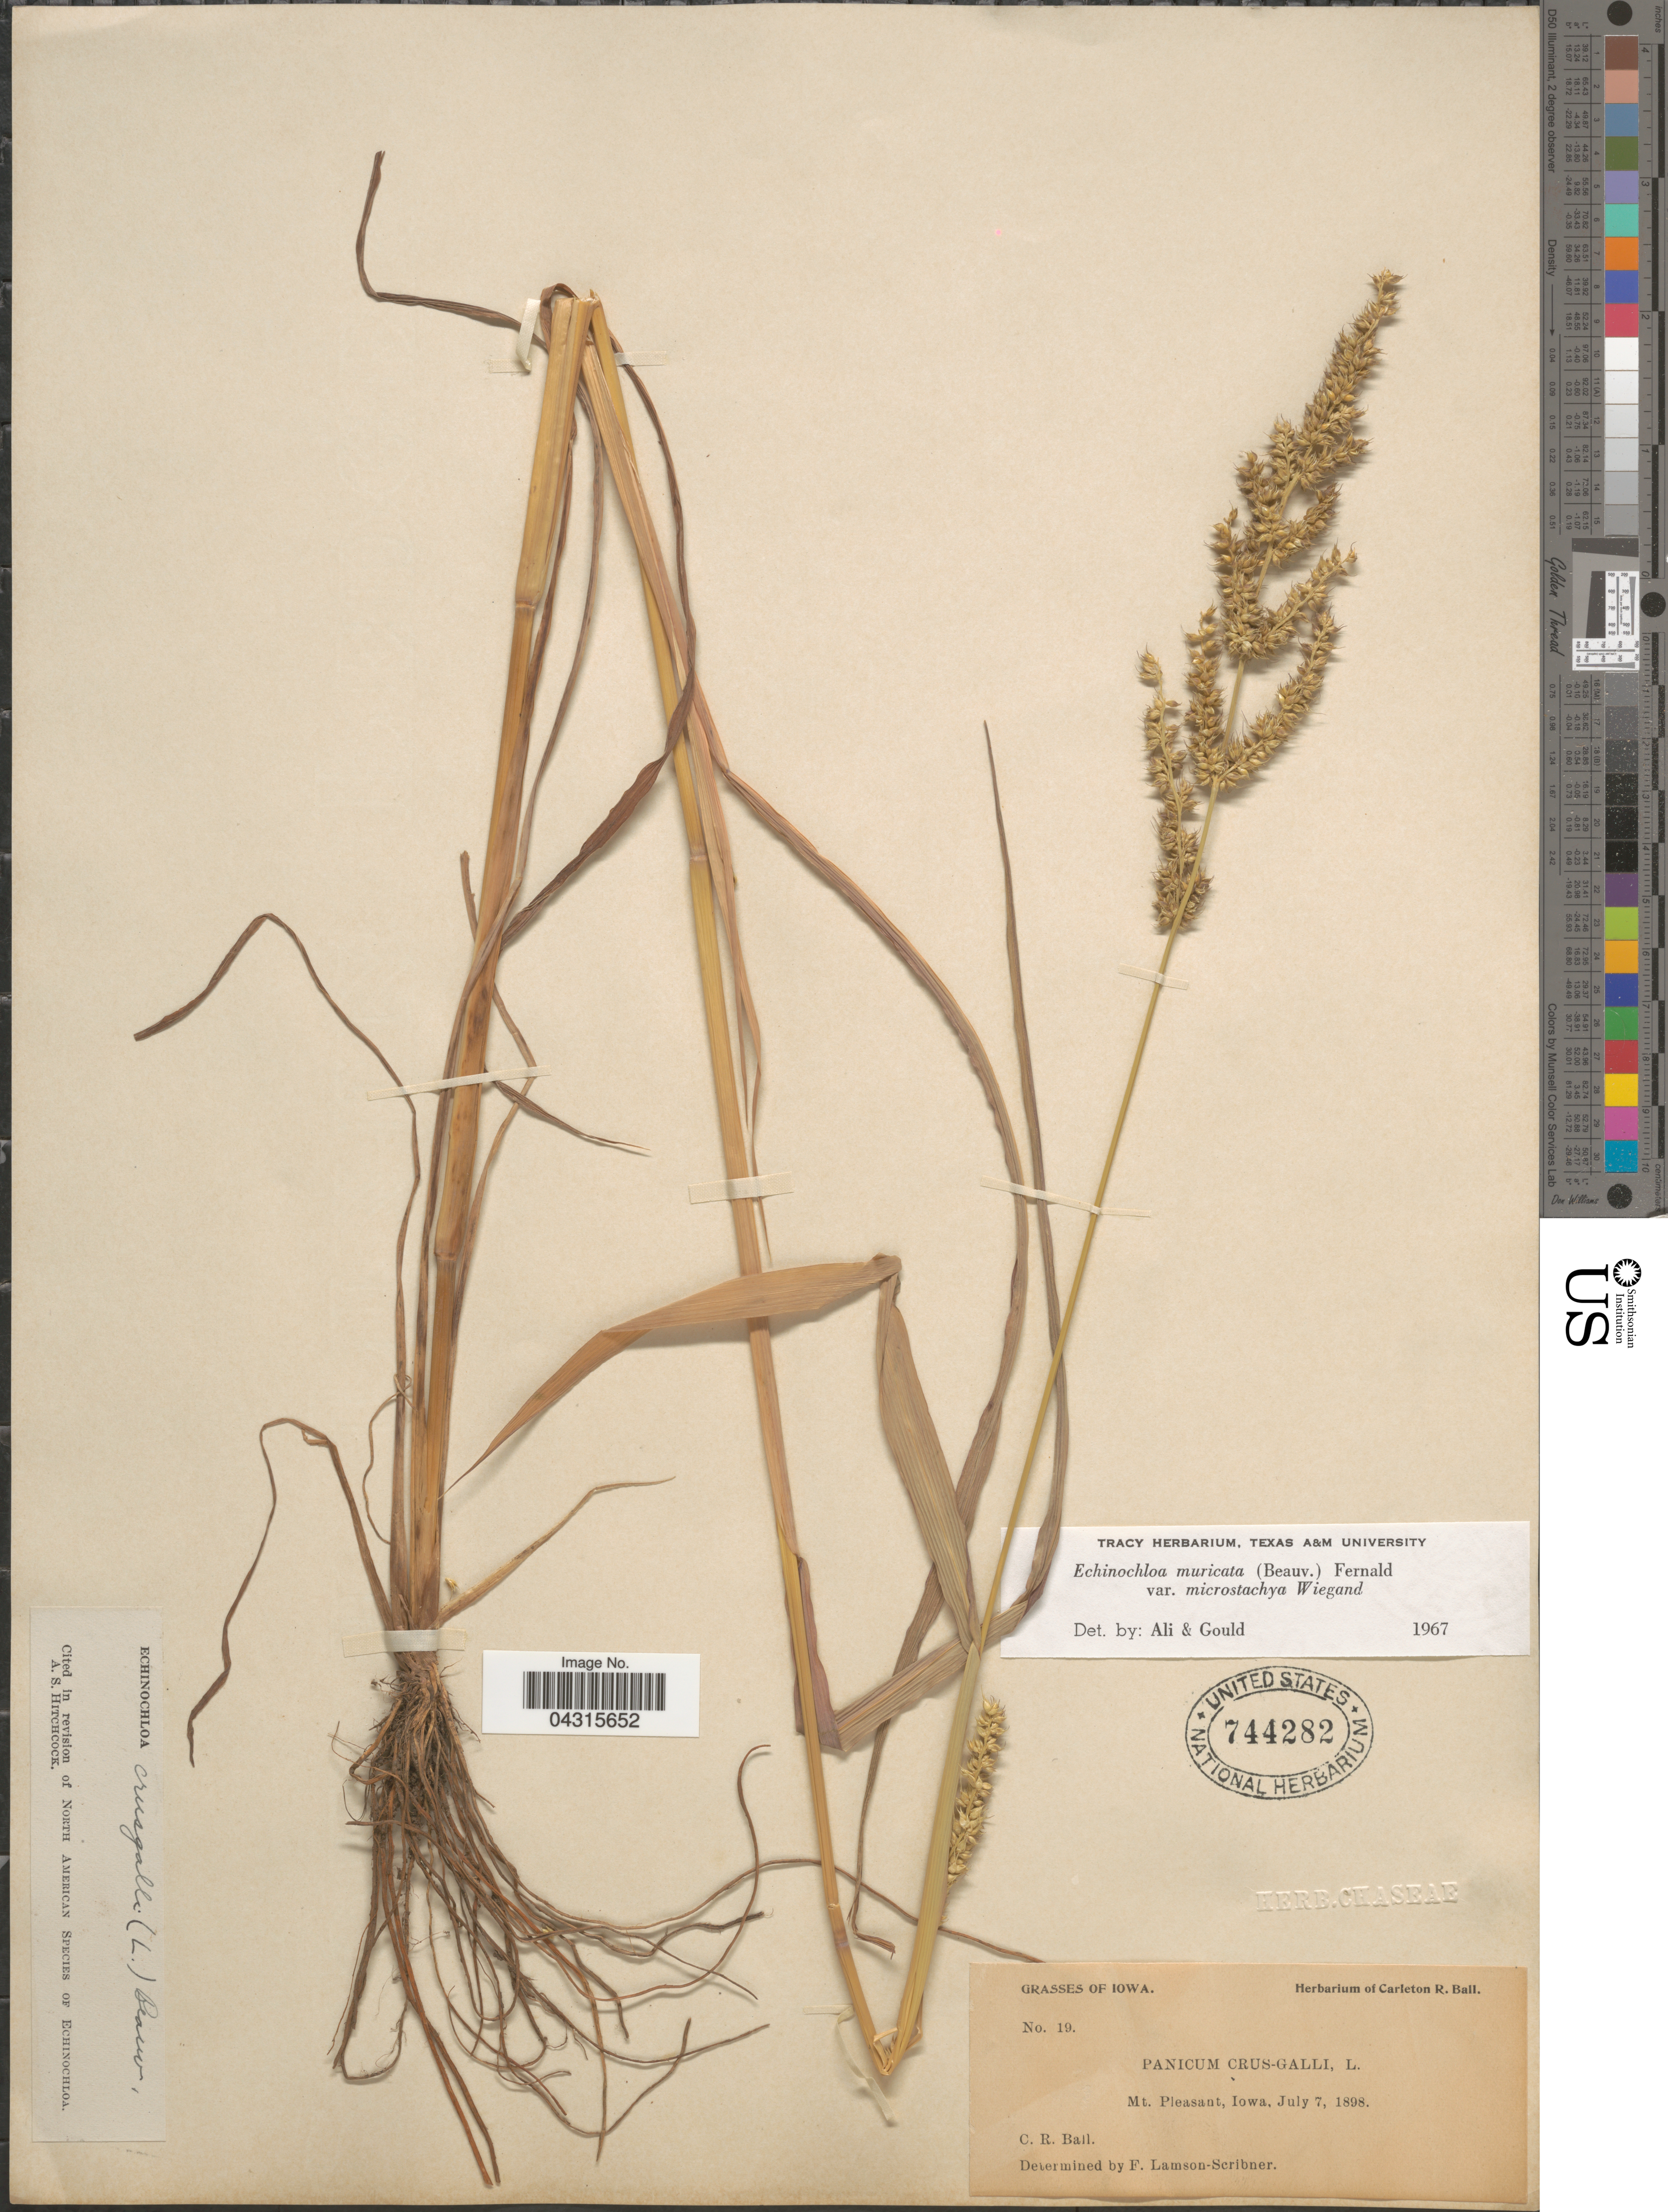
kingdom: Plantae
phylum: Tracheophyta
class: Liliopsida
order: Poales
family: Poaceae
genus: Echinochloa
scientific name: Echinochloa muricata var. microstachya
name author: Wiegand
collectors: C. R. Ball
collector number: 19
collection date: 1898-07-07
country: United States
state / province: Iowa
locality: Mt. Pleasant.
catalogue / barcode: US 744282